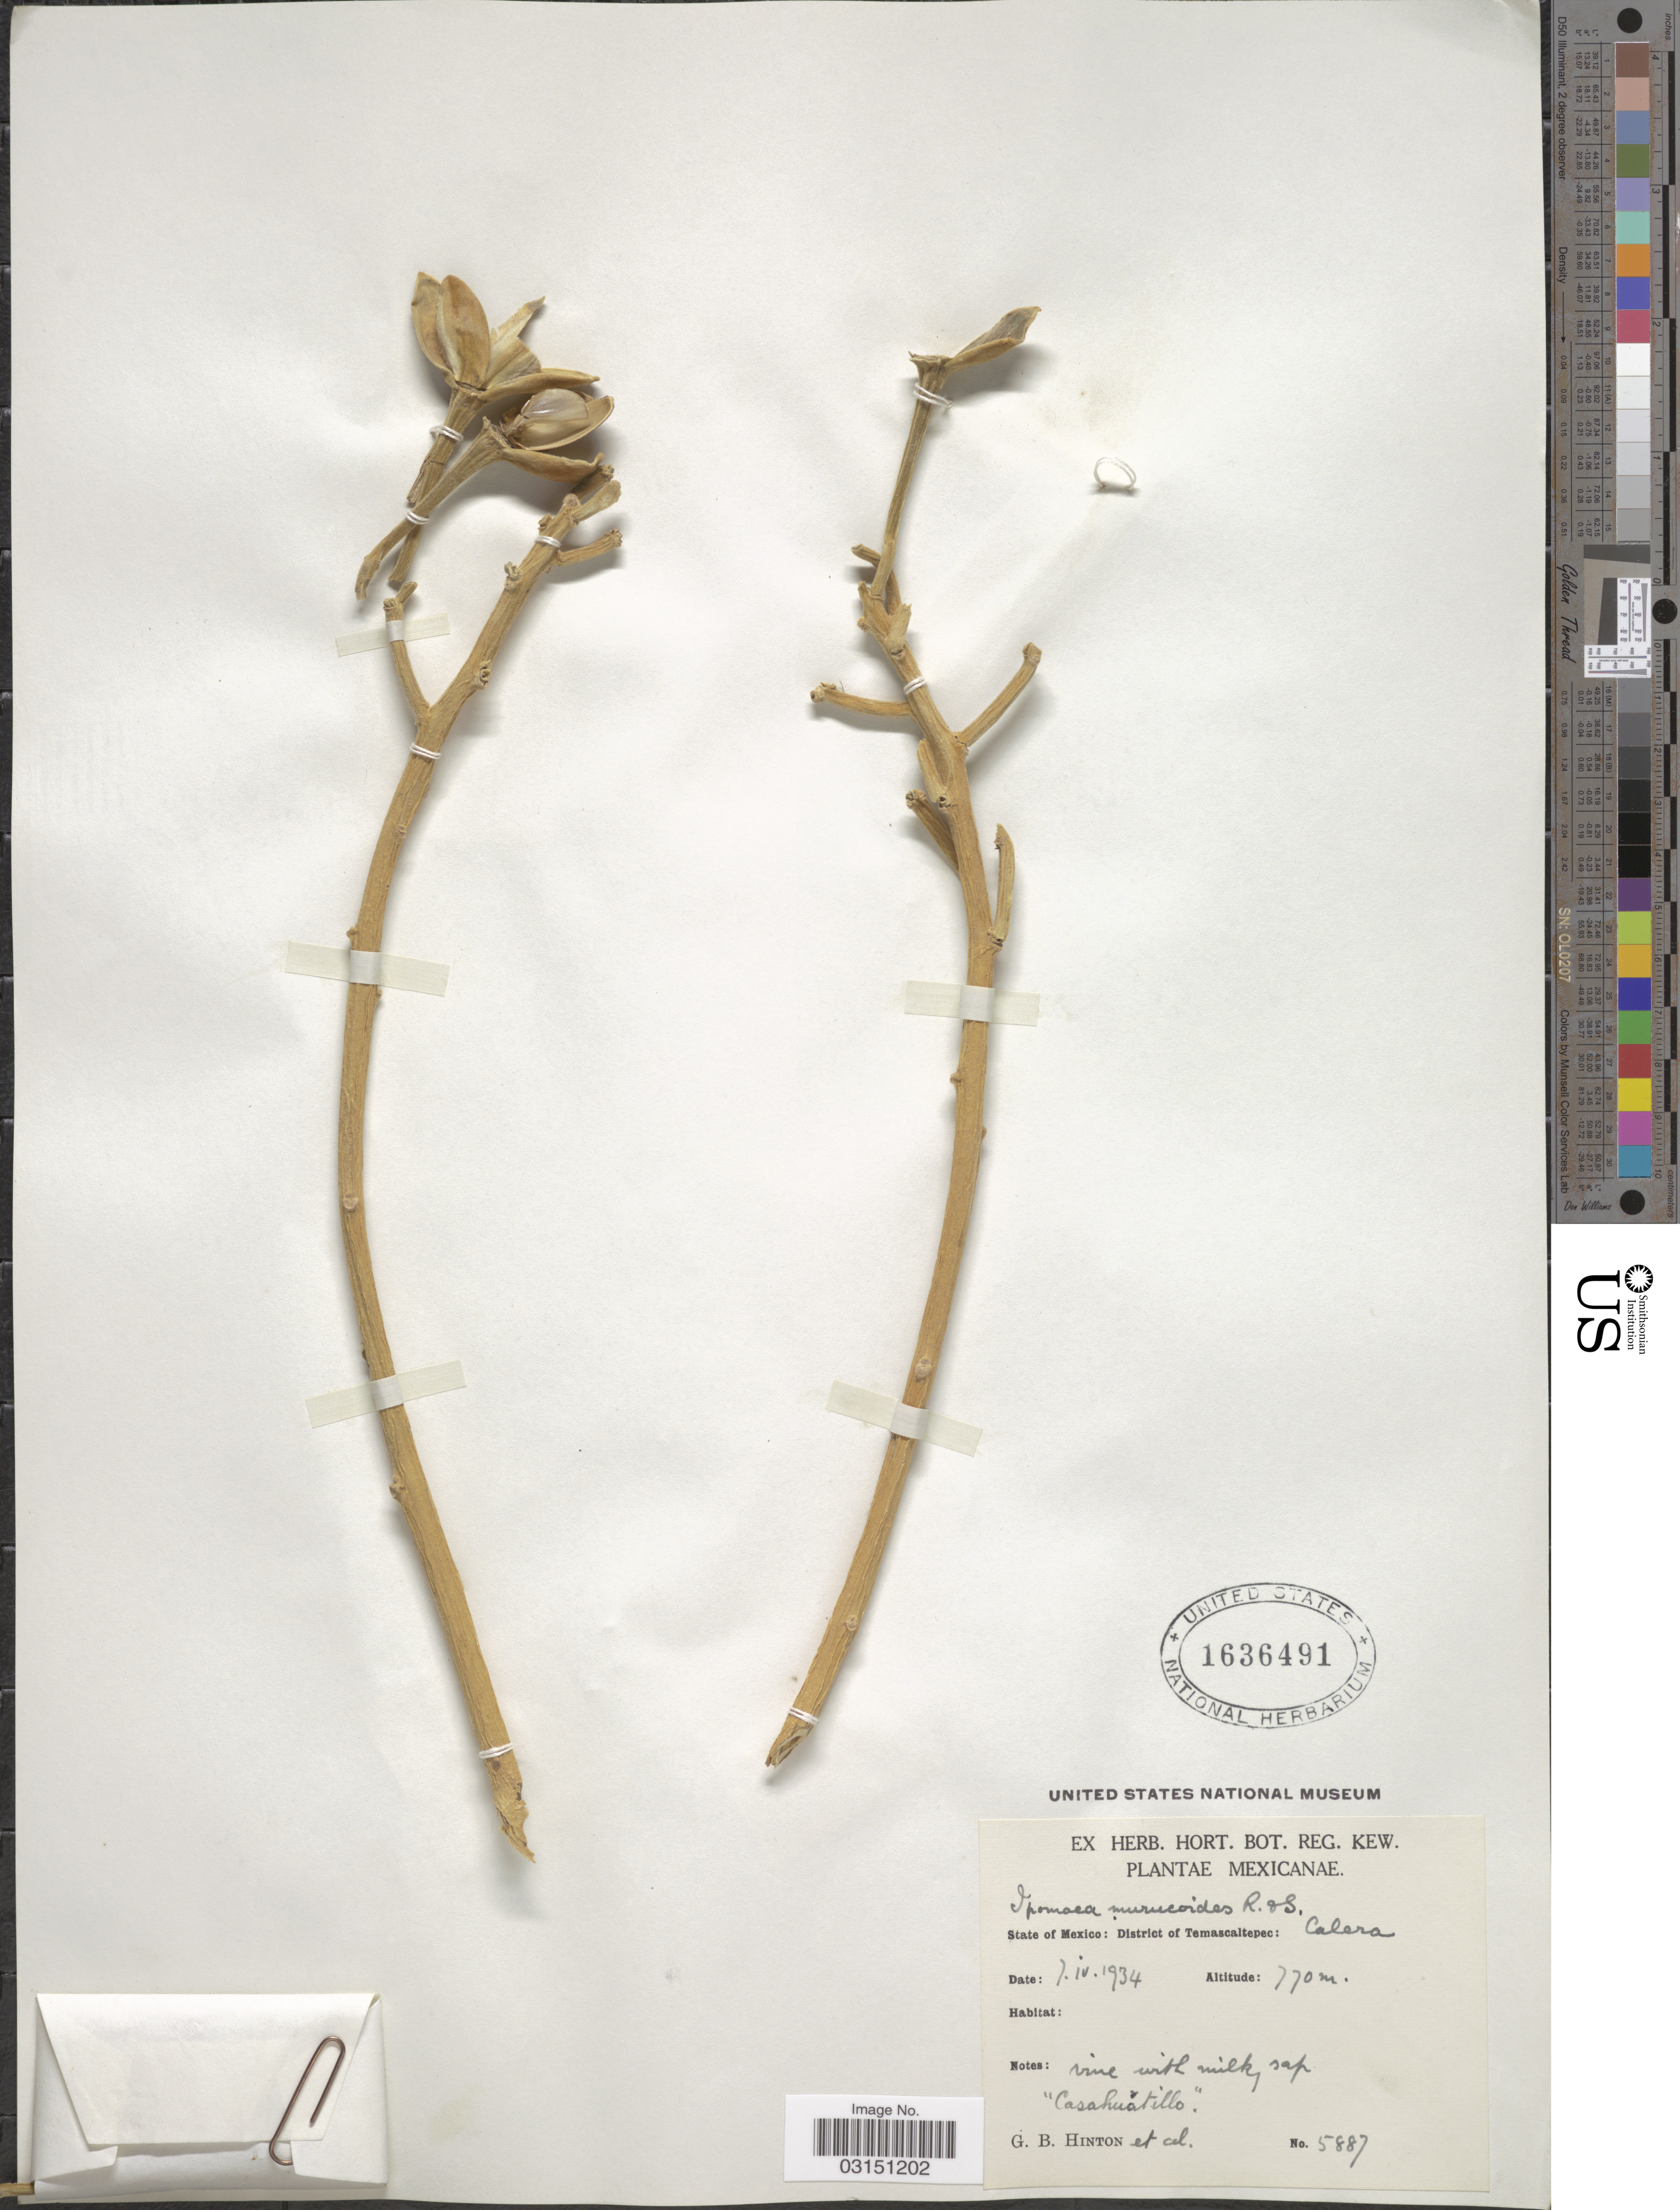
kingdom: Plantae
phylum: Tracheophyta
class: Magnoliopsida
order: Solanales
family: Convolvulaceae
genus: Ipomoea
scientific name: Ipomoea praecana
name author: House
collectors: G. B. Hinton & et al.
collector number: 5887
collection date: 1934-04-07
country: Mexico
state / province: México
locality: District of Temascaltepec: Calera.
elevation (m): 770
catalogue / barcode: US 1636491